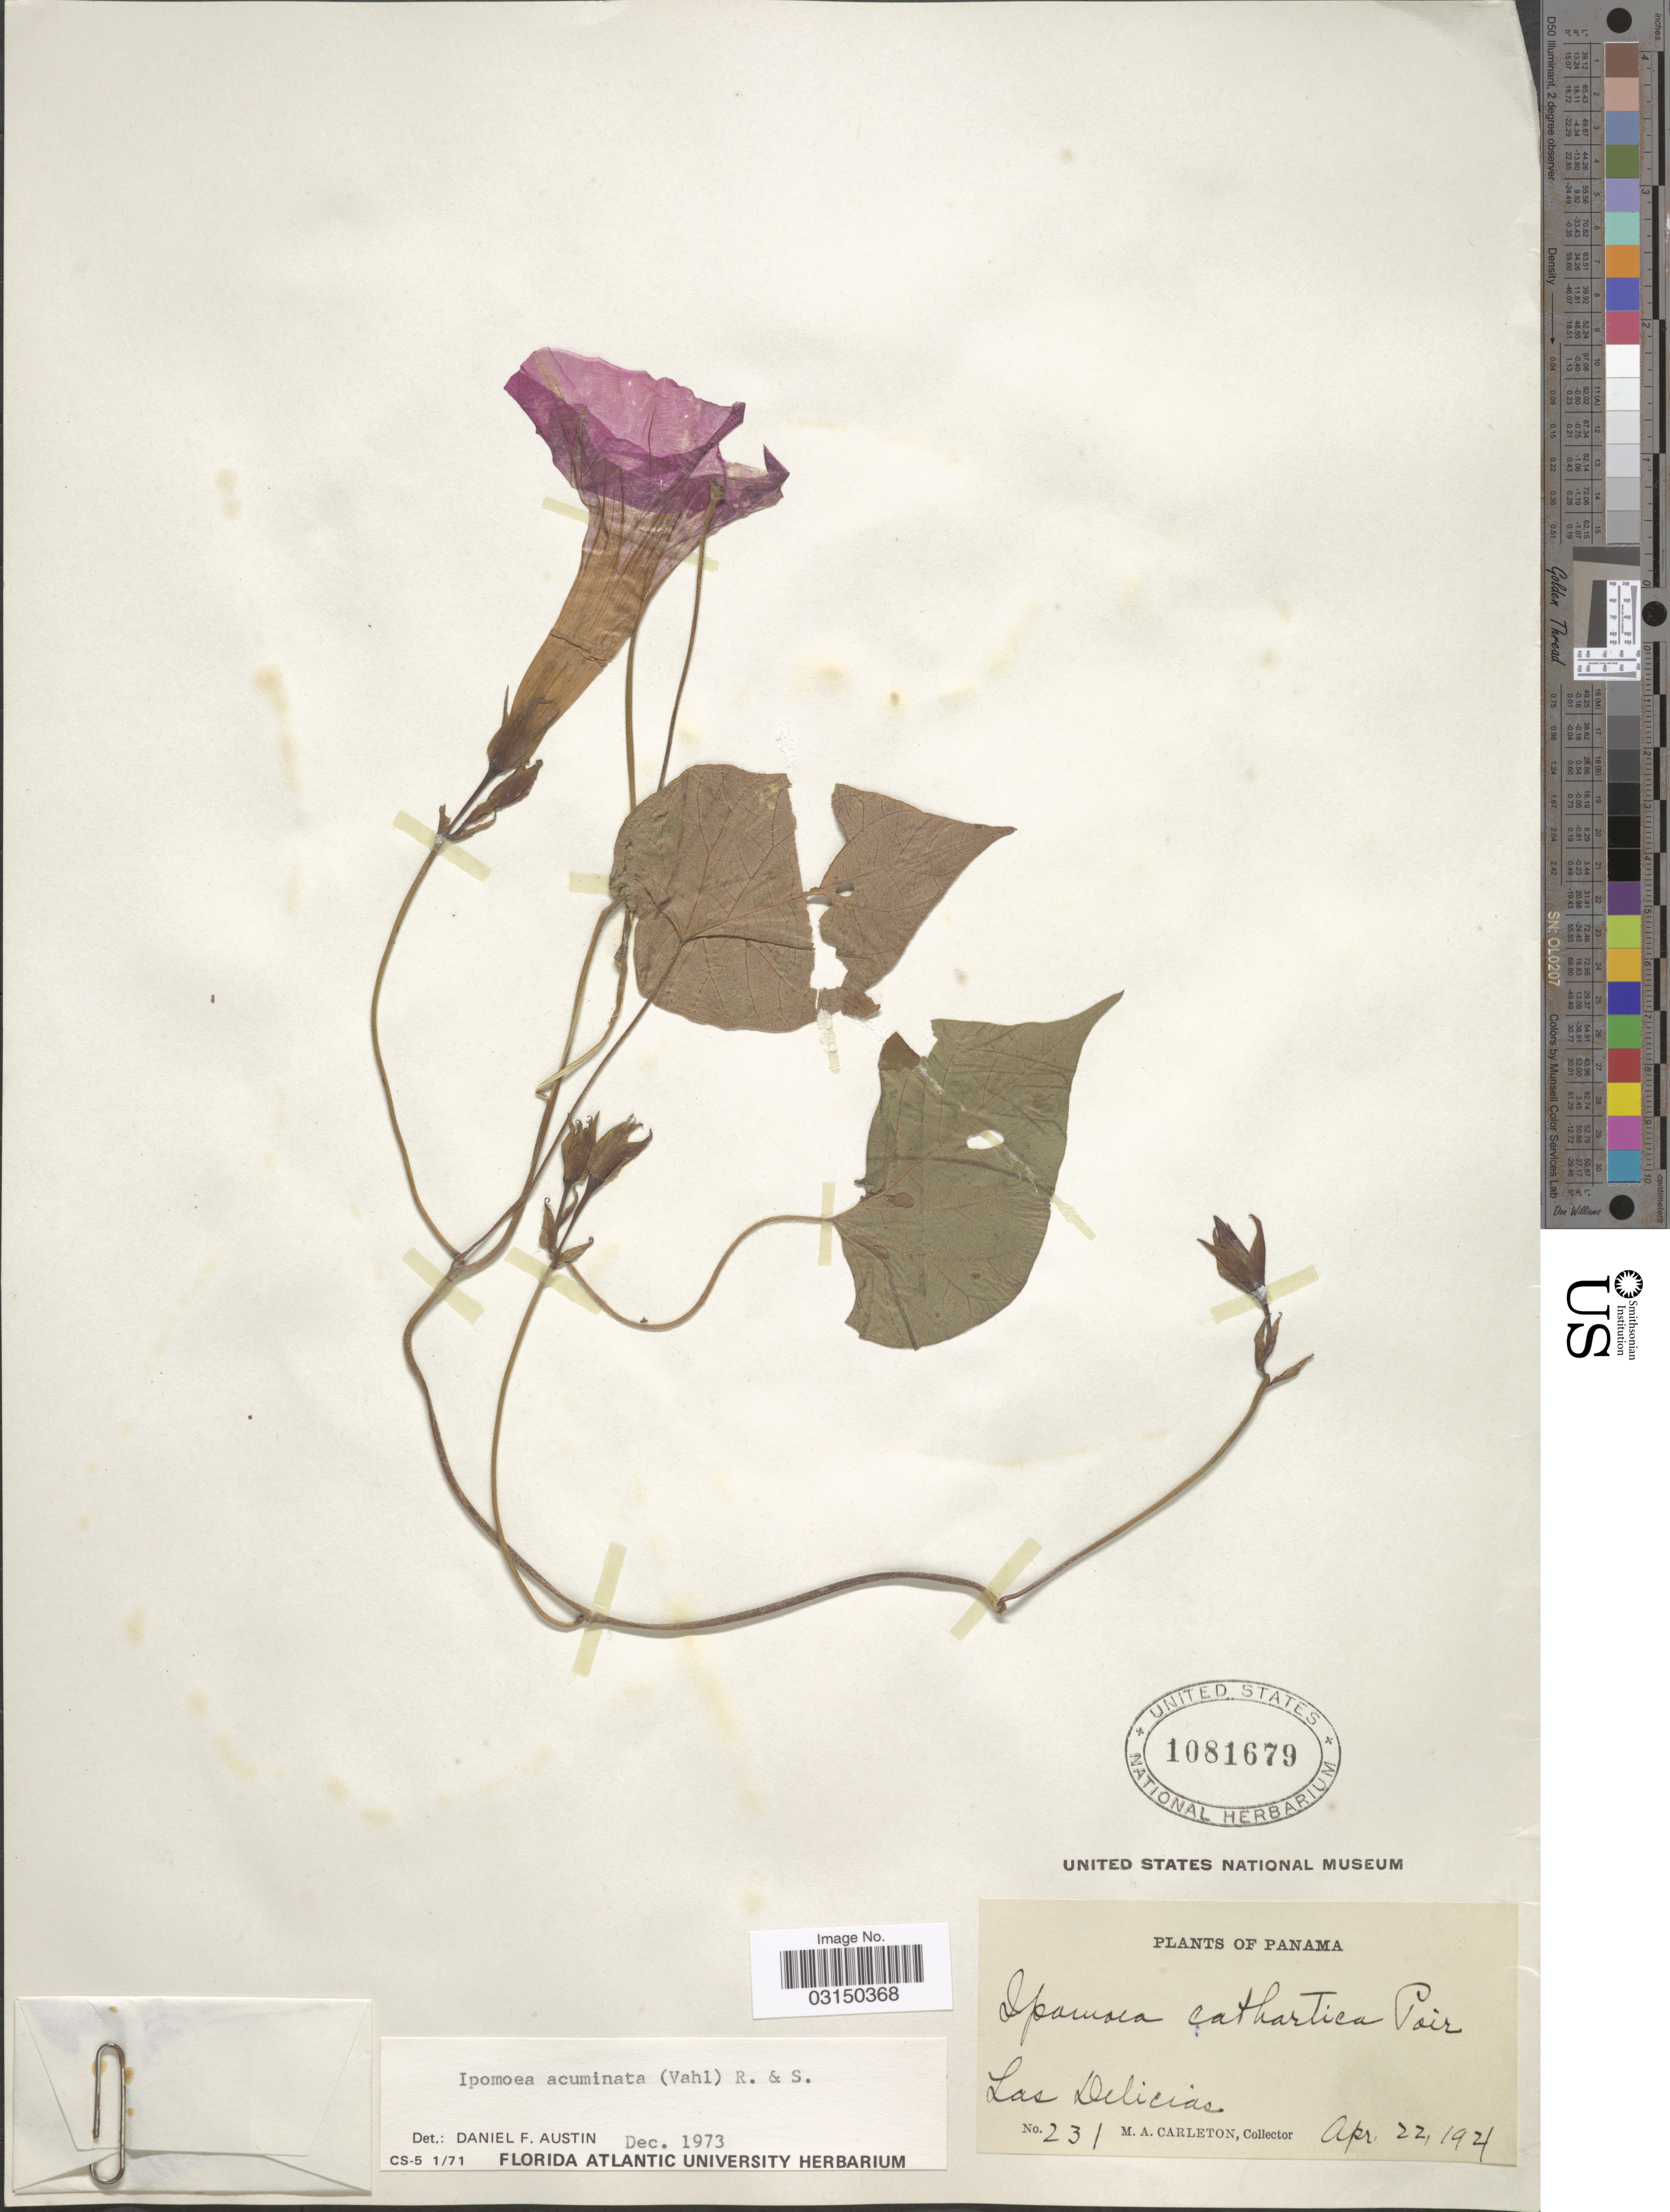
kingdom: Plantae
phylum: Tracheophyta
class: Magnoliopsida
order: Solanales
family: Convolvulaceae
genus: Ipomoea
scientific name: Ipomoea indica (Burm.) Merr. var. indica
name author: (Burm.) Merr.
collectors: M. A. Carleton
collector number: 231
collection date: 1921-04-22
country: Panama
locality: Las Delicias.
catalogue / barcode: US 1081679